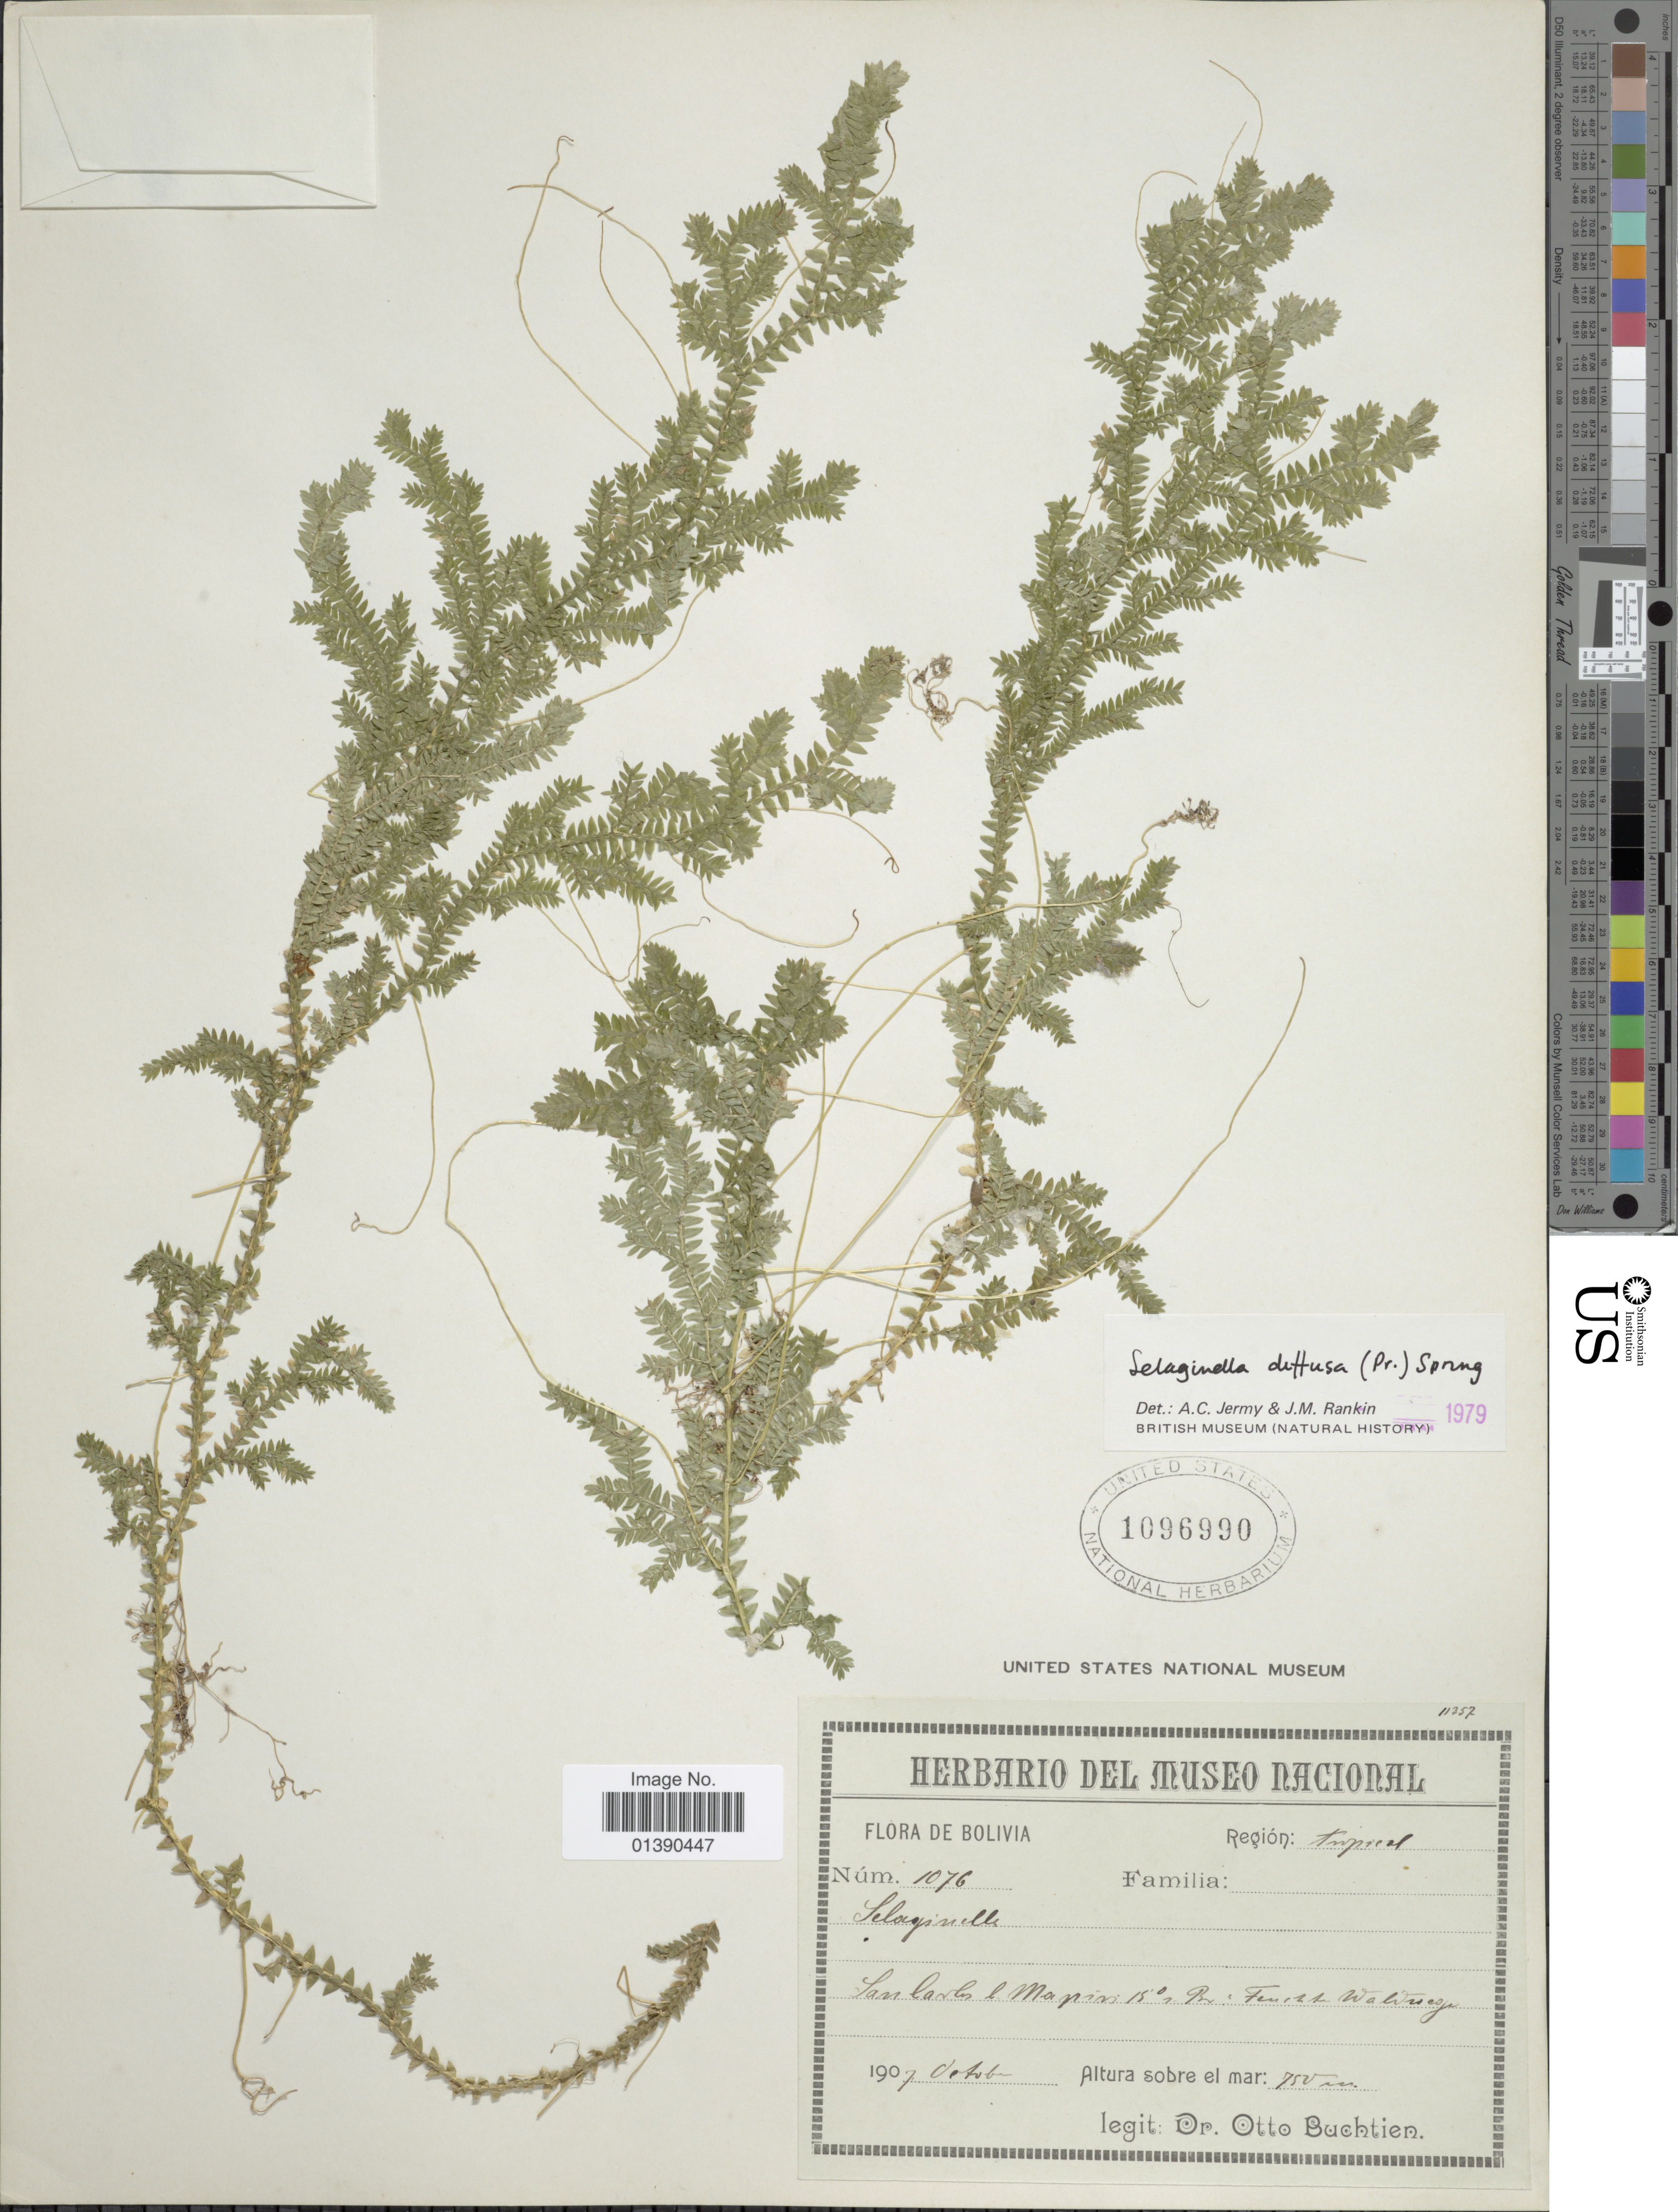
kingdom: Plantae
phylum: Tracheophyta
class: Lycopodiopsida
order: Selaginellales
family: Selaginellaceae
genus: Selaginella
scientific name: Selaginella diffusa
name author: (C. Presl) Spring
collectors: O. Buchtien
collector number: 1076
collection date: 1907-10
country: Bolivia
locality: San Carlos b. Mapiri.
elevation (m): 750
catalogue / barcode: US 1096990